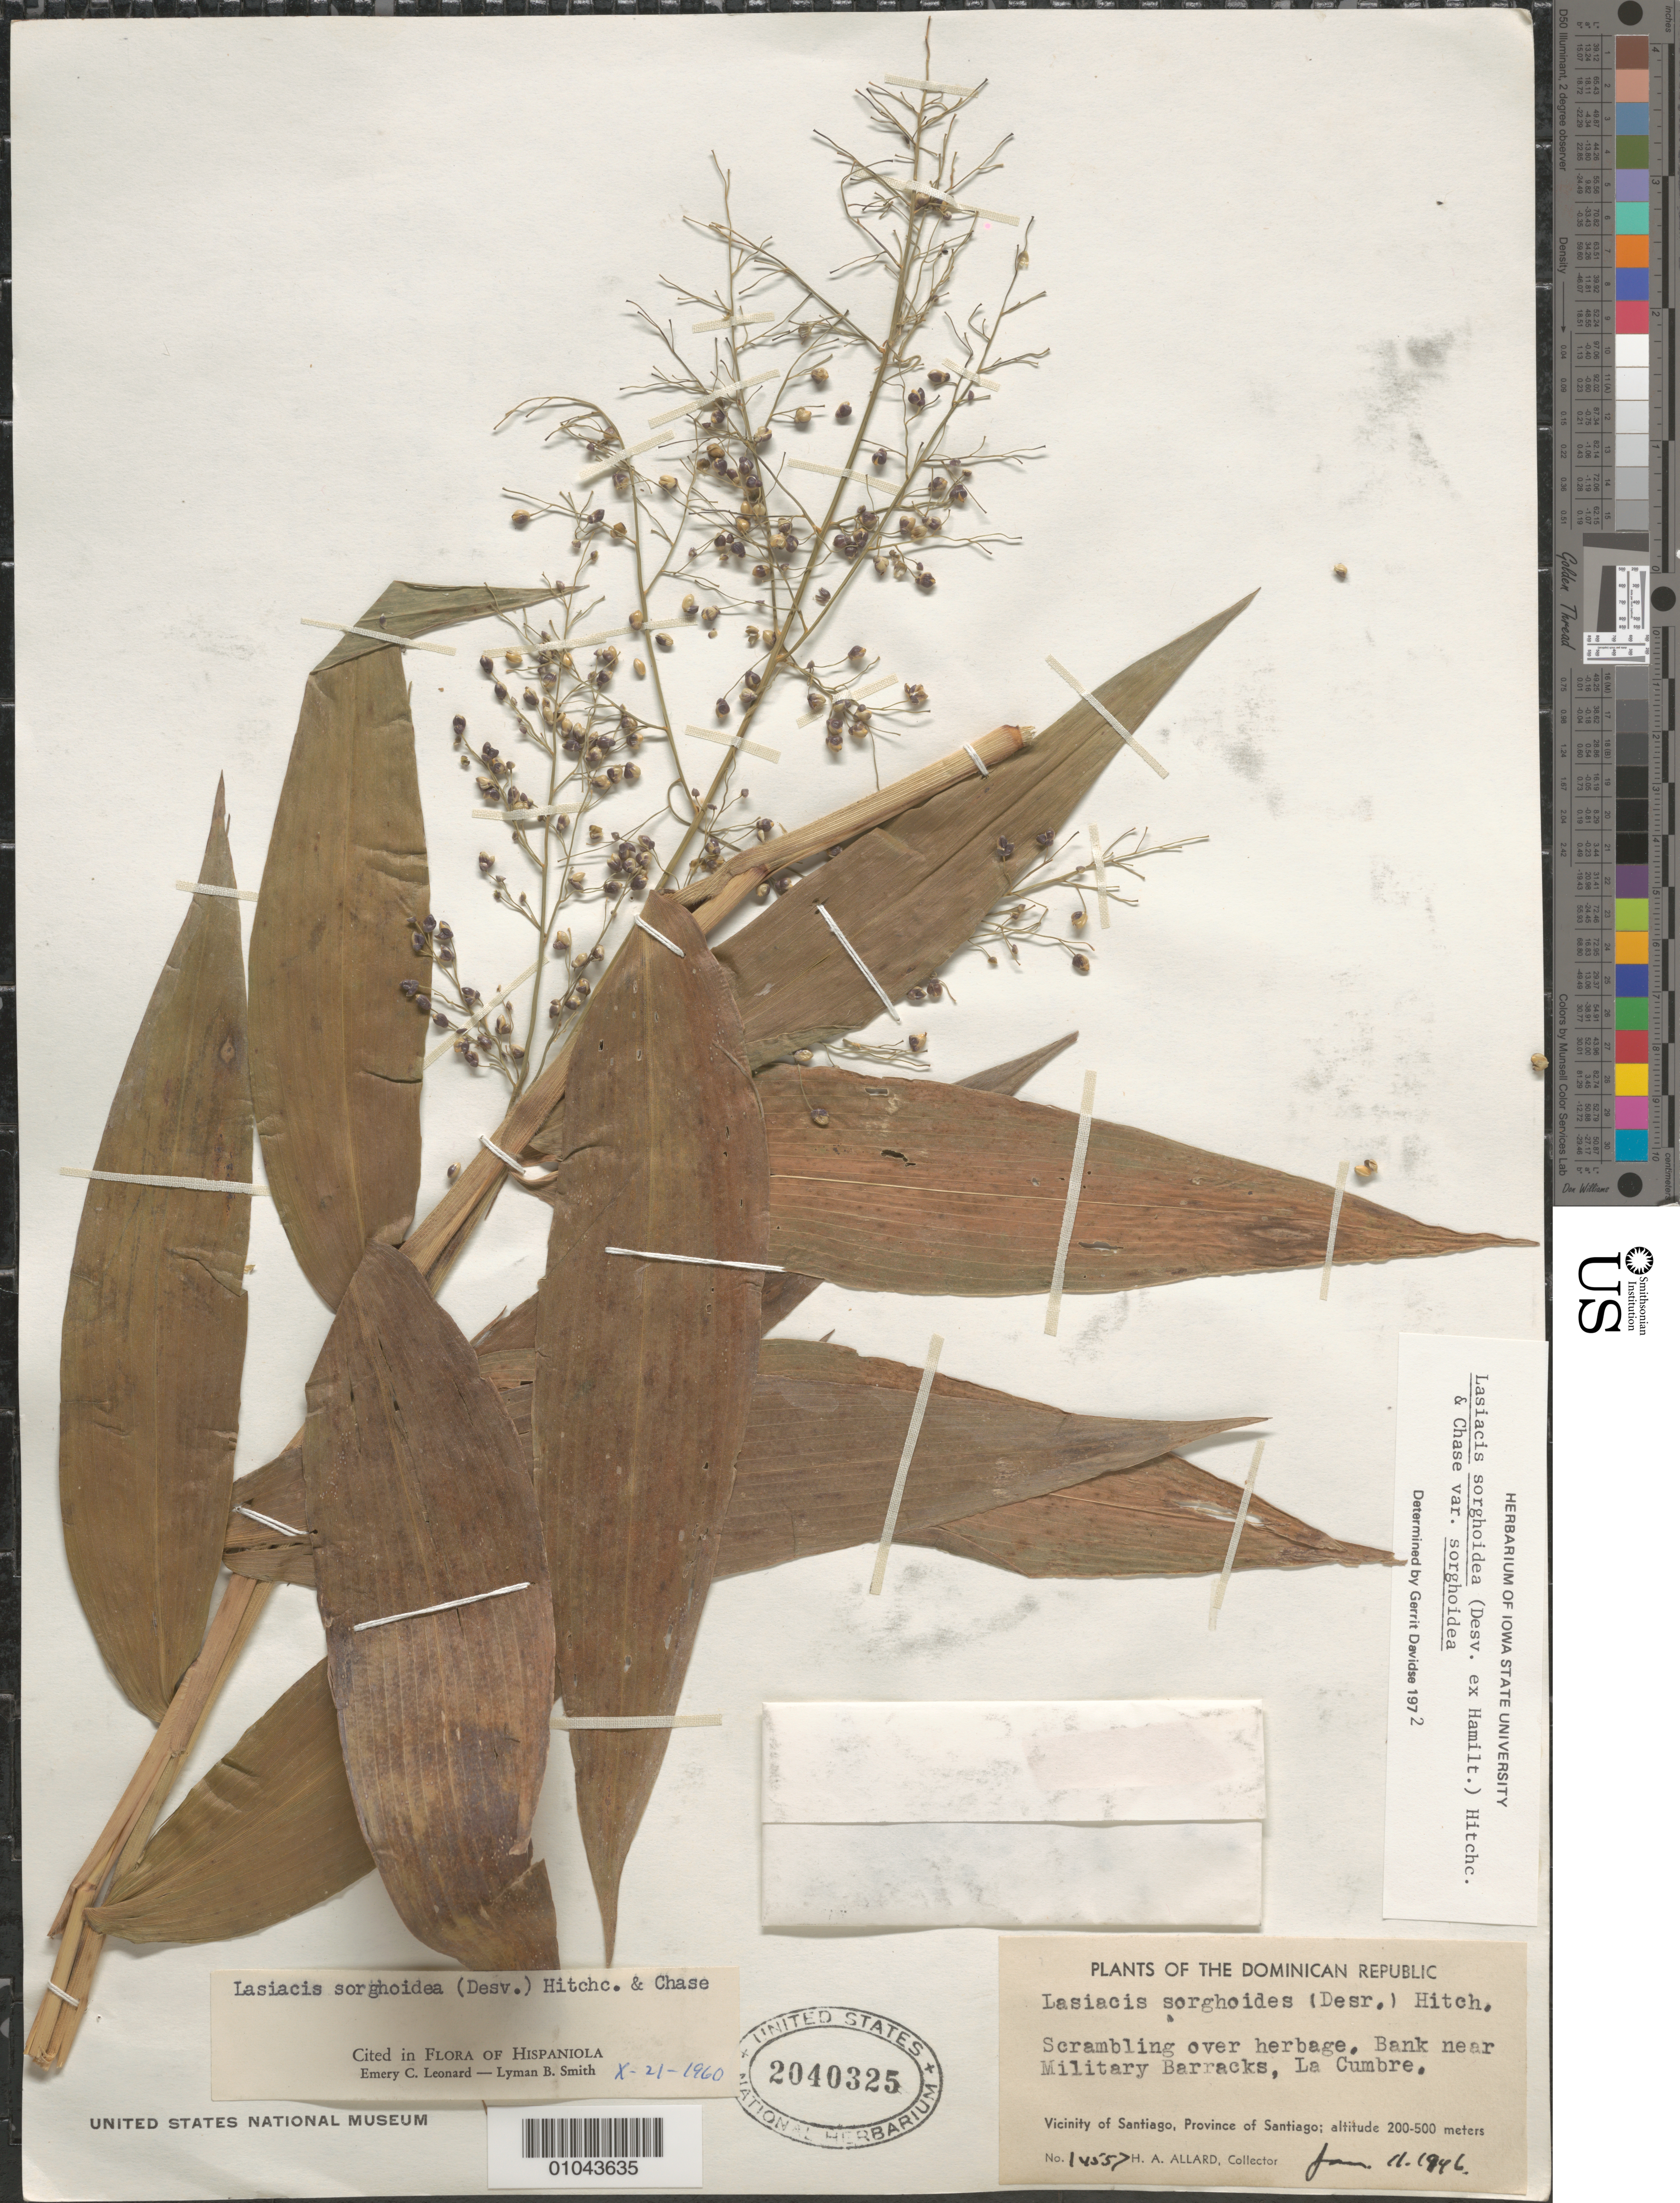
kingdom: Plantae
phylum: Tracheophyta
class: Liliopsida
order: Poales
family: Poaceae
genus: Lasiacis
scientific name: Lasiacis sorghoidea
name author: (Desv. ex Ham.) Hitchc. & Chase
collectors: H. A. Allard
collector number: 14557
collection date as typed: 11 Jan 1946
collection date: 1946-01-11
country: Dominican Republic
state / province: La Vega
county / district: Santo Domingo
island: Hispaniola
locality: Vicinity of Santiago, Province of Santiago, Bank near Military Barracks, La Cumbre.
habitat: bank near barracks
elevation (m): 200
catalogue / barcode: US 2040325